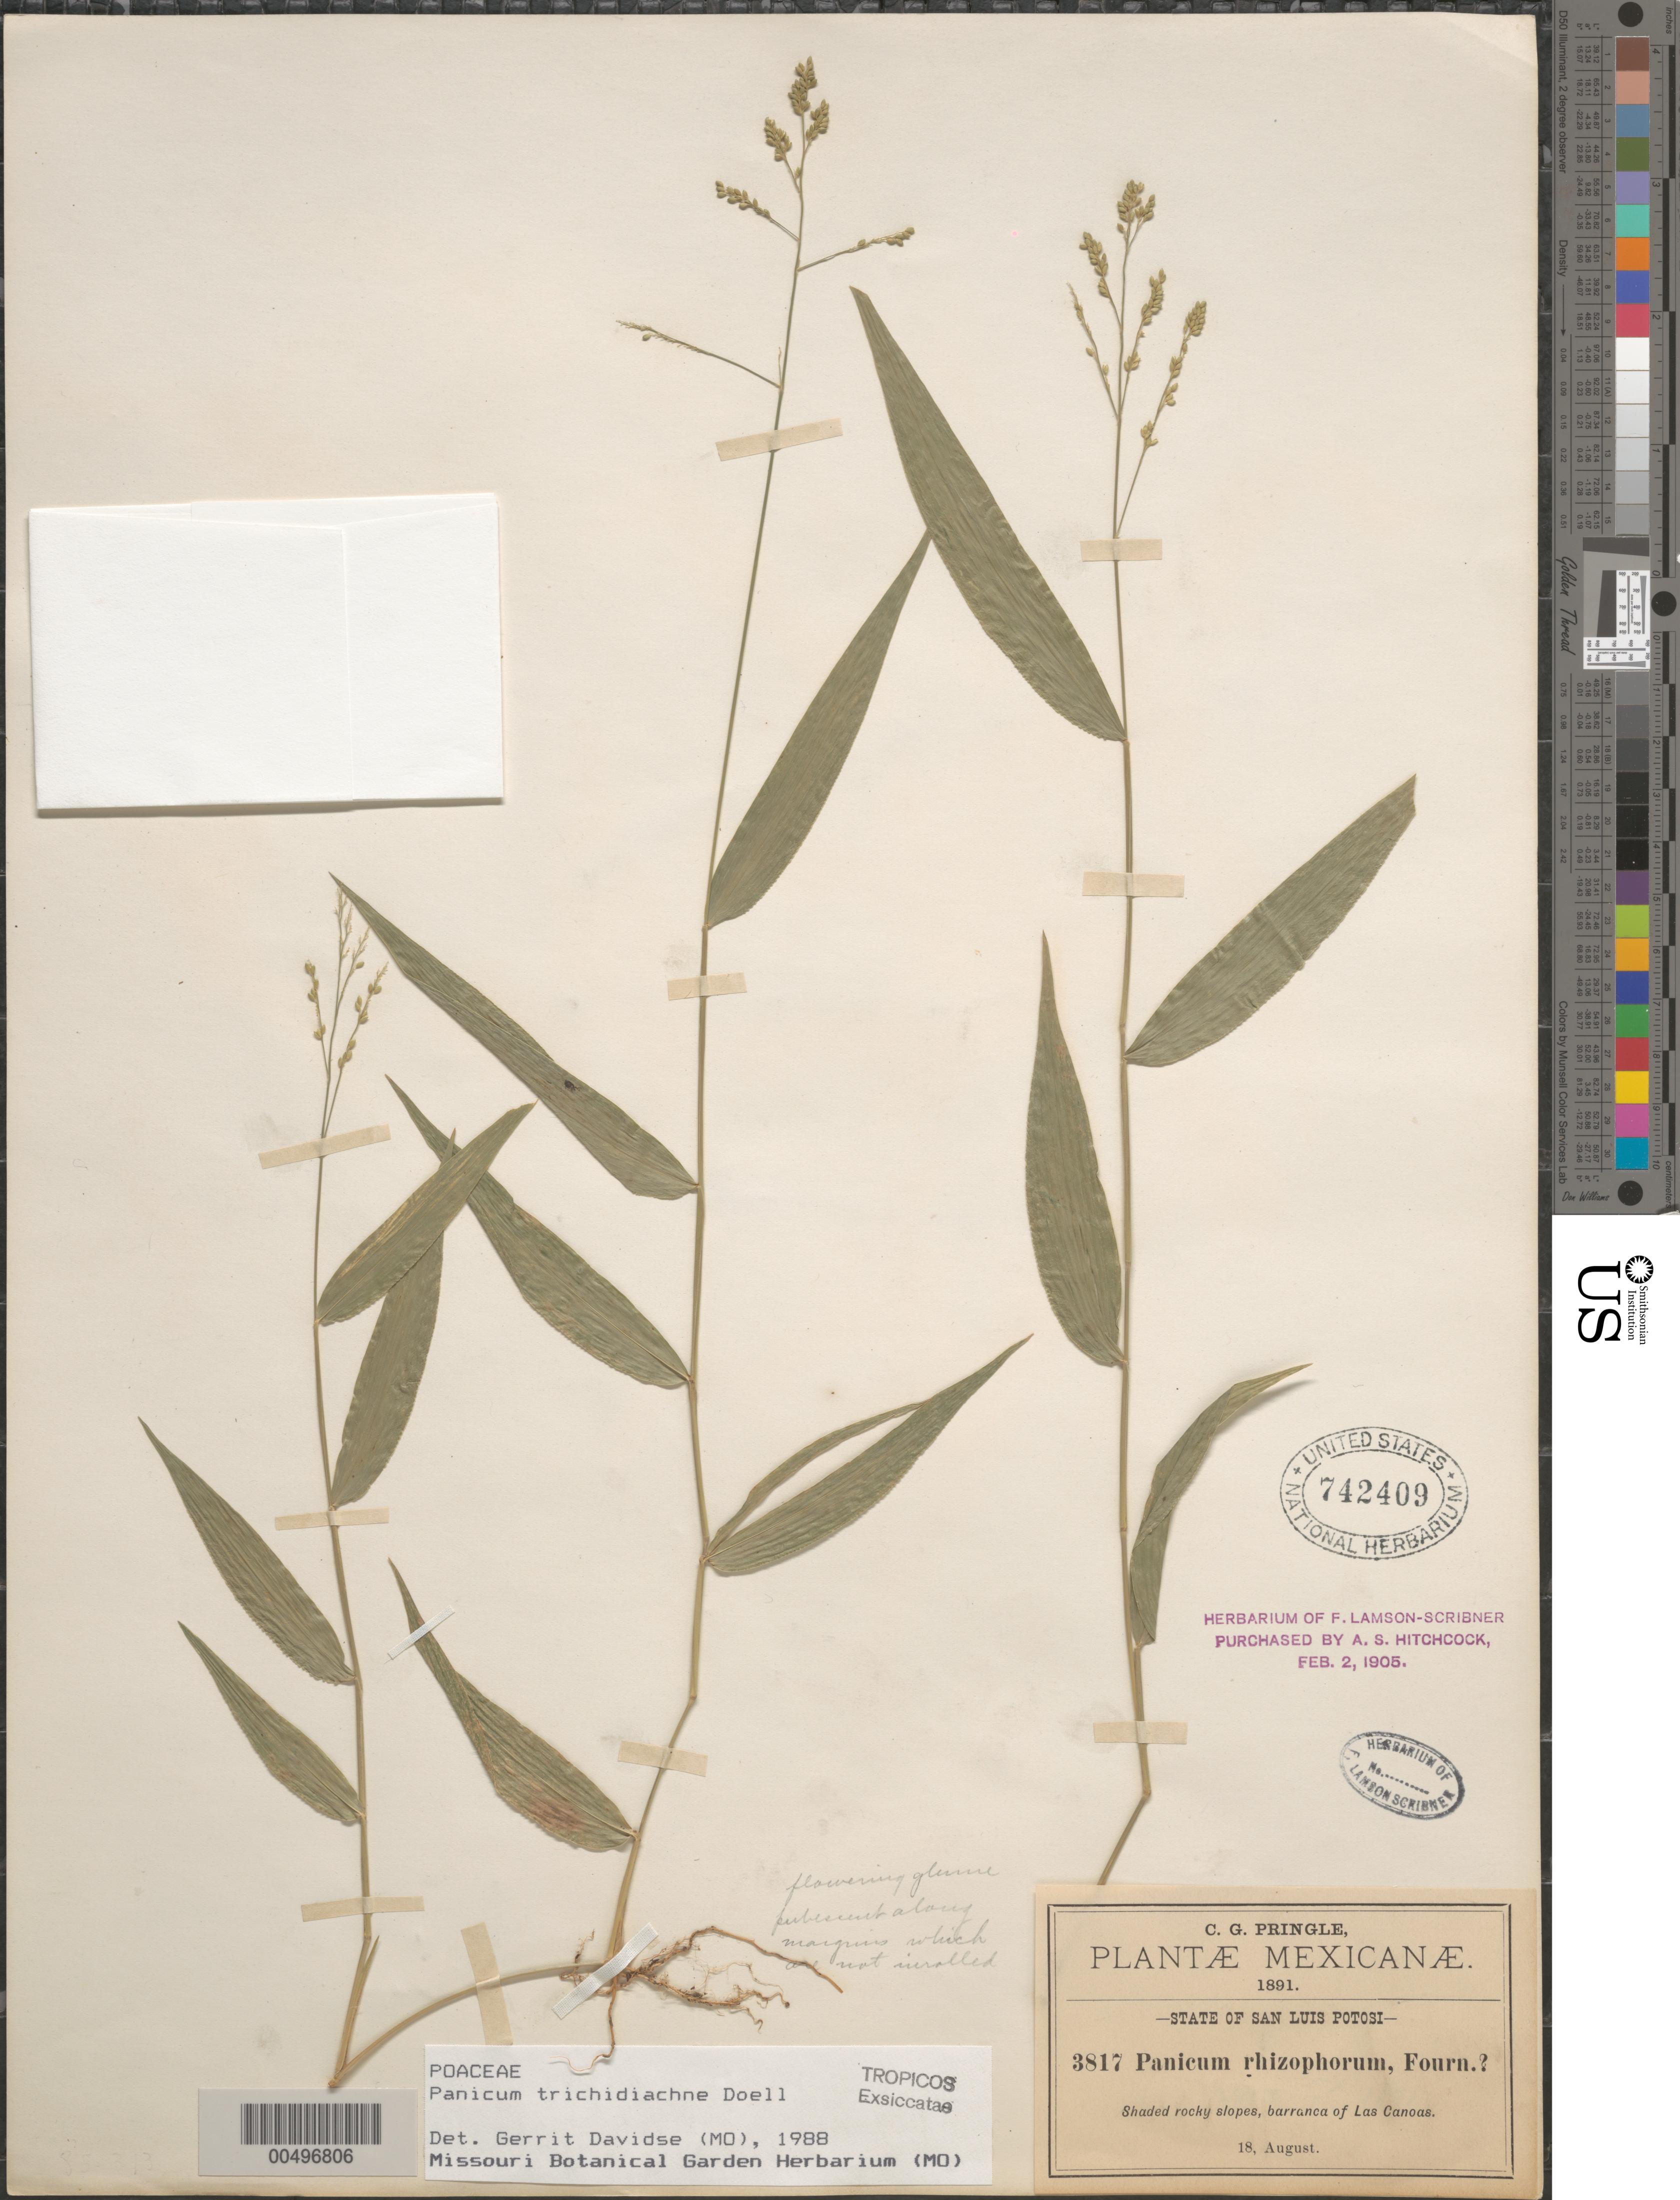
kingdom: Plantae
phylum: Tracheophyta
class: Liliopsida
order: Poales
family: Poaceae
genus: Panicum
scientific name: Panicum trichidiachne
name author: Döll in Mart.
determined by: Davidse, Gerrit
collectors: C. G. Pringle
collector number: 3817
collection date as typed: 18 Aug 1891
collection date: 1891-08-18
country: Mexico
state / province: San Luis Potosi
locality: Barranca of Las Canoas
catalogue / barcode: US 742409